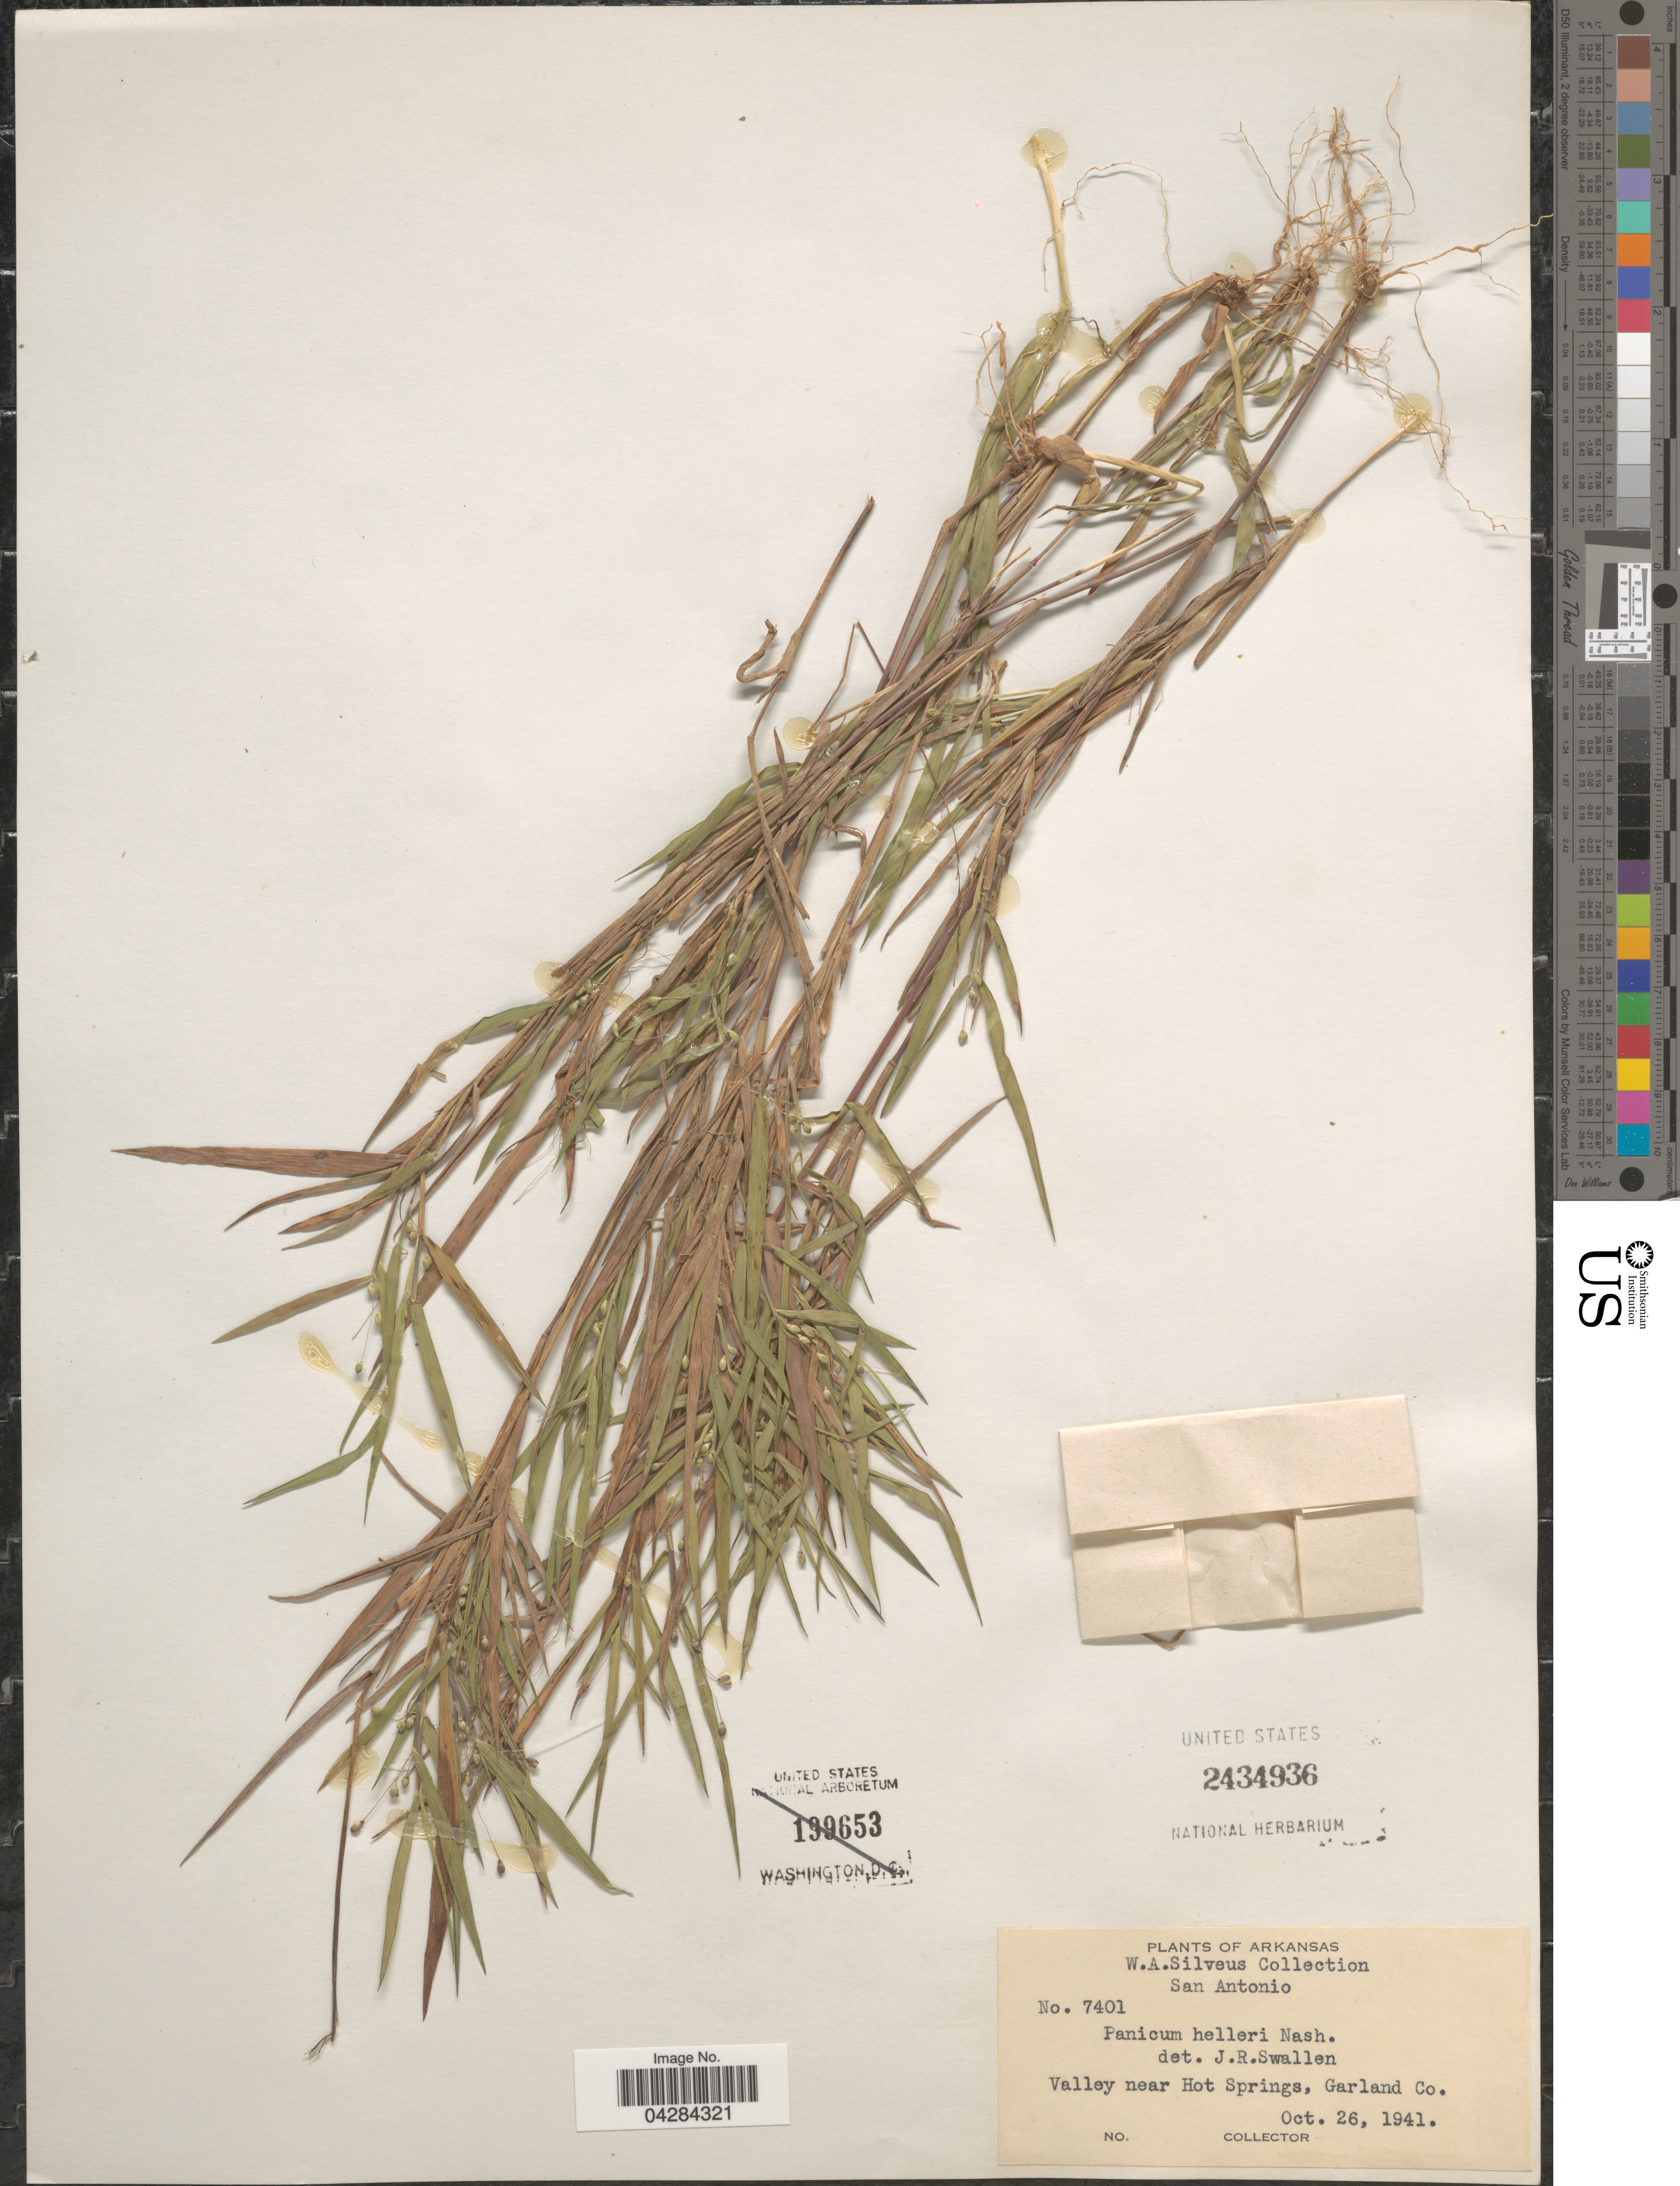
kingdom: Plantae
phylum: Tracheophyta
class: Liliopsida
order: Poales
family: Poaceae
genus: Dichanthelium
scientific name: Dichanthelium oligosanthes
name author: (Schult.) Gould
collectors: W. Silveus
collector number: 7401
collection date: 1941-10-26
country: United States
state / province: Arkansas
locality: Valley near Hot Springs, Garland Co.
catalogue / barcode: US 2434936